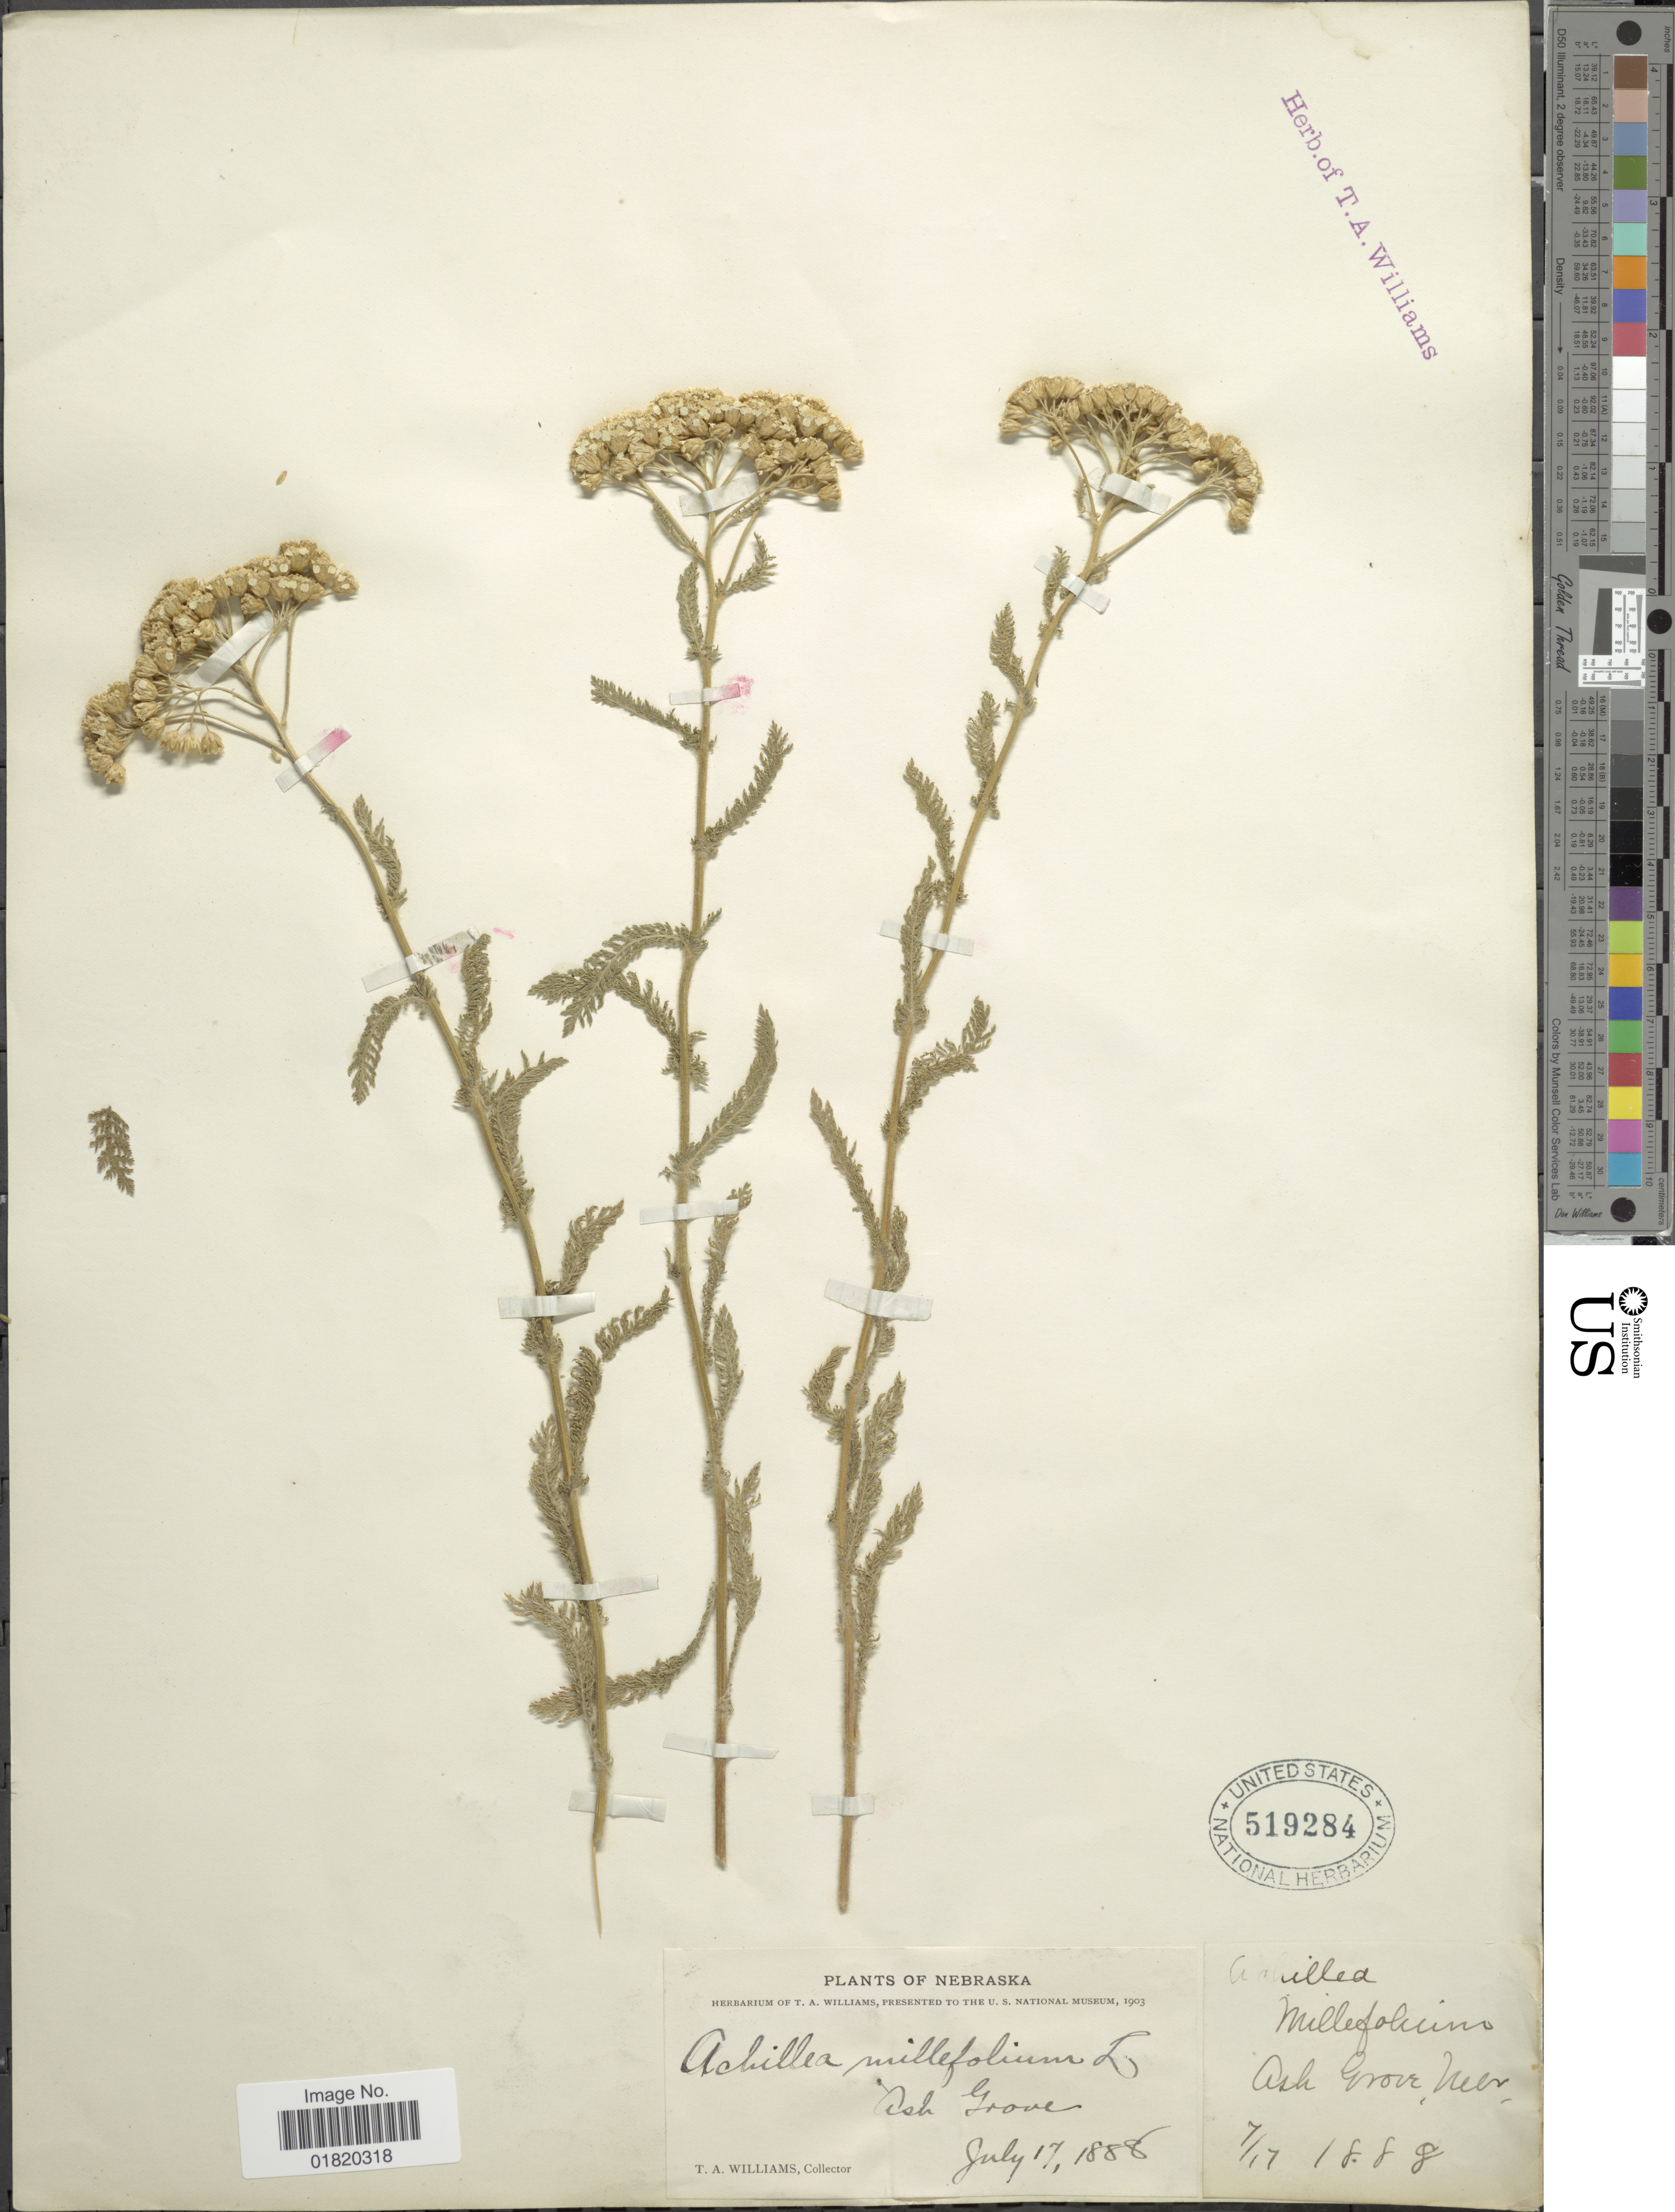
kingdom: Plantae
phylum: Tracheophyta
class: Magnoliopsida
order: Asterales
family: Asteraceae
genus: Achillea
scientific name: Achillea occidentalis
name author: (DC.) Raf. ex Rydb.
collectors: T. A. Williams (herbarium)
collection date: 1888-07-17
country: United States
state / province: Nebraska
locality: Ash Grove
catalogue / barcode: US 519284